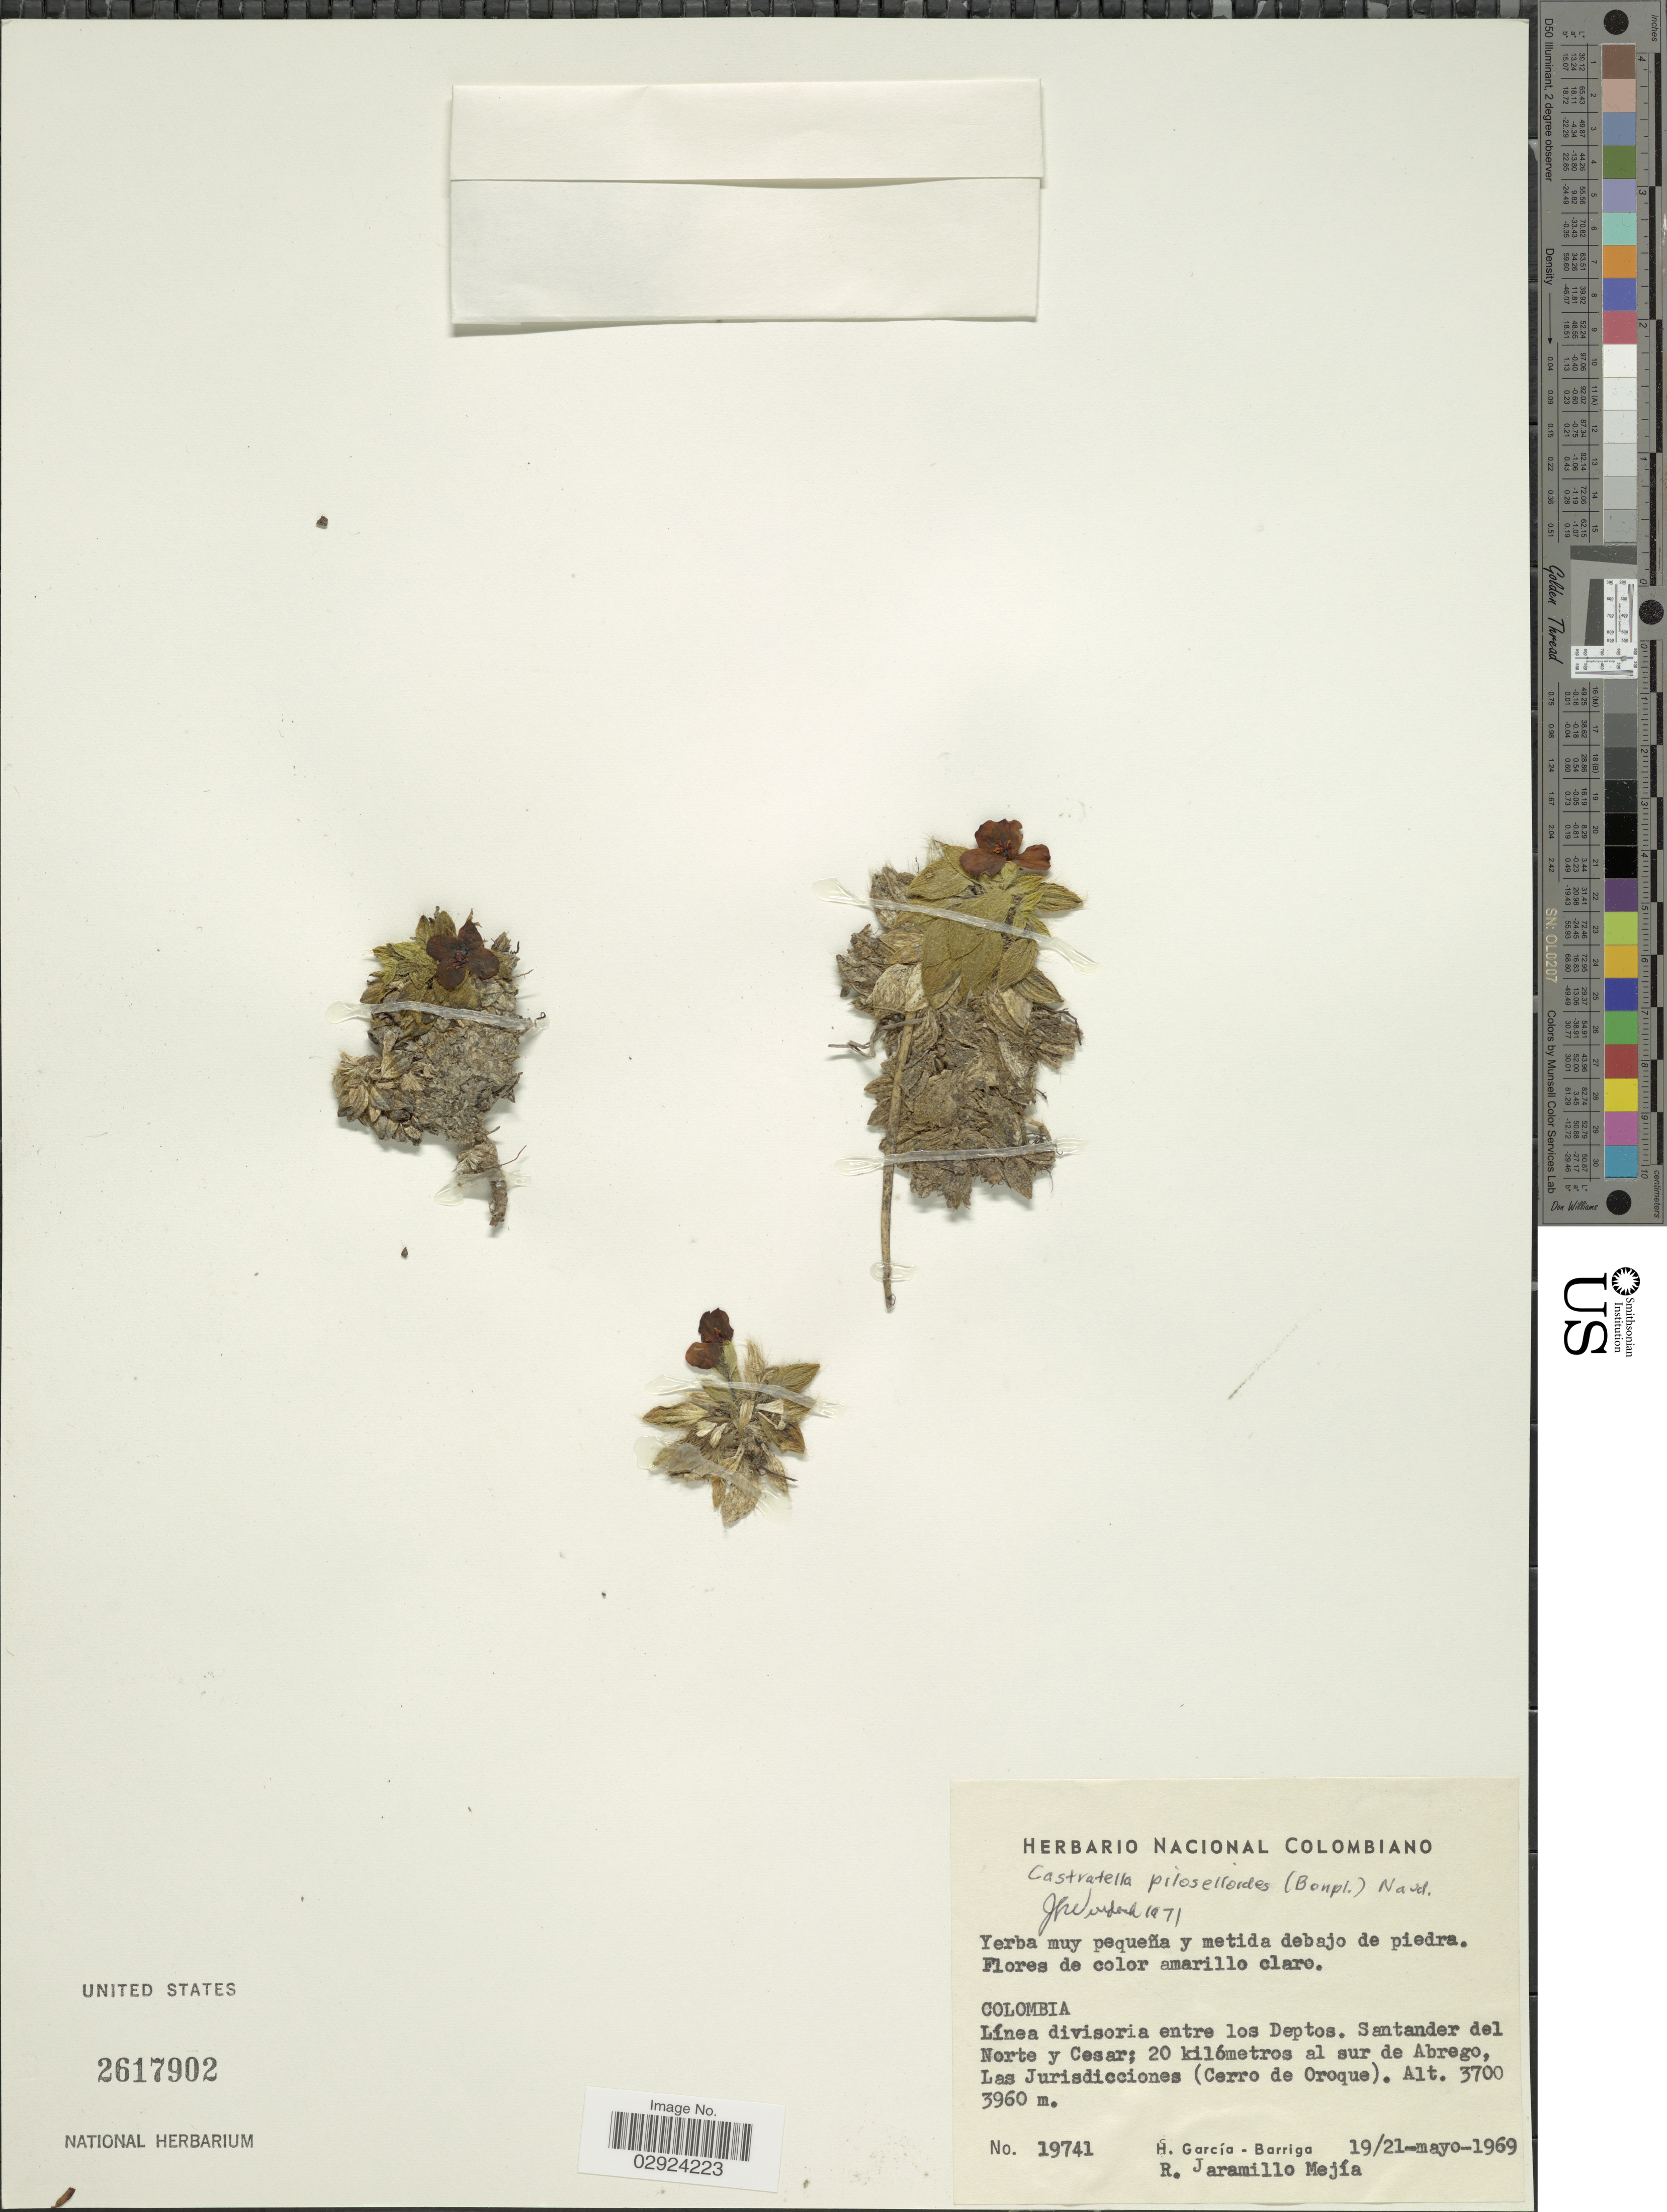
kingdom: Plantae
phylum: Tracheophyta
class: Magnoliopsida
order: Myrtales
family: Melastomataceae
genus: Castratella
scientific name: Castratella piloselloides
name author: (Bonpl.) Naudin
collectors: H. García Barriga & R. Jaramillo M.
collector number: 19741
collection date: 1969-05-19/1969-05-21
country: Colombia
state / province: Cesar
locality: Línea divisoria entre Los Deptos. Santander del Norte y Cesar; 20 kilómetros al sur de Abrego, Las Jurisdicciones (Cerro de Oroque).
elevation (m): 3700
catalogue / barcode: US 2617902